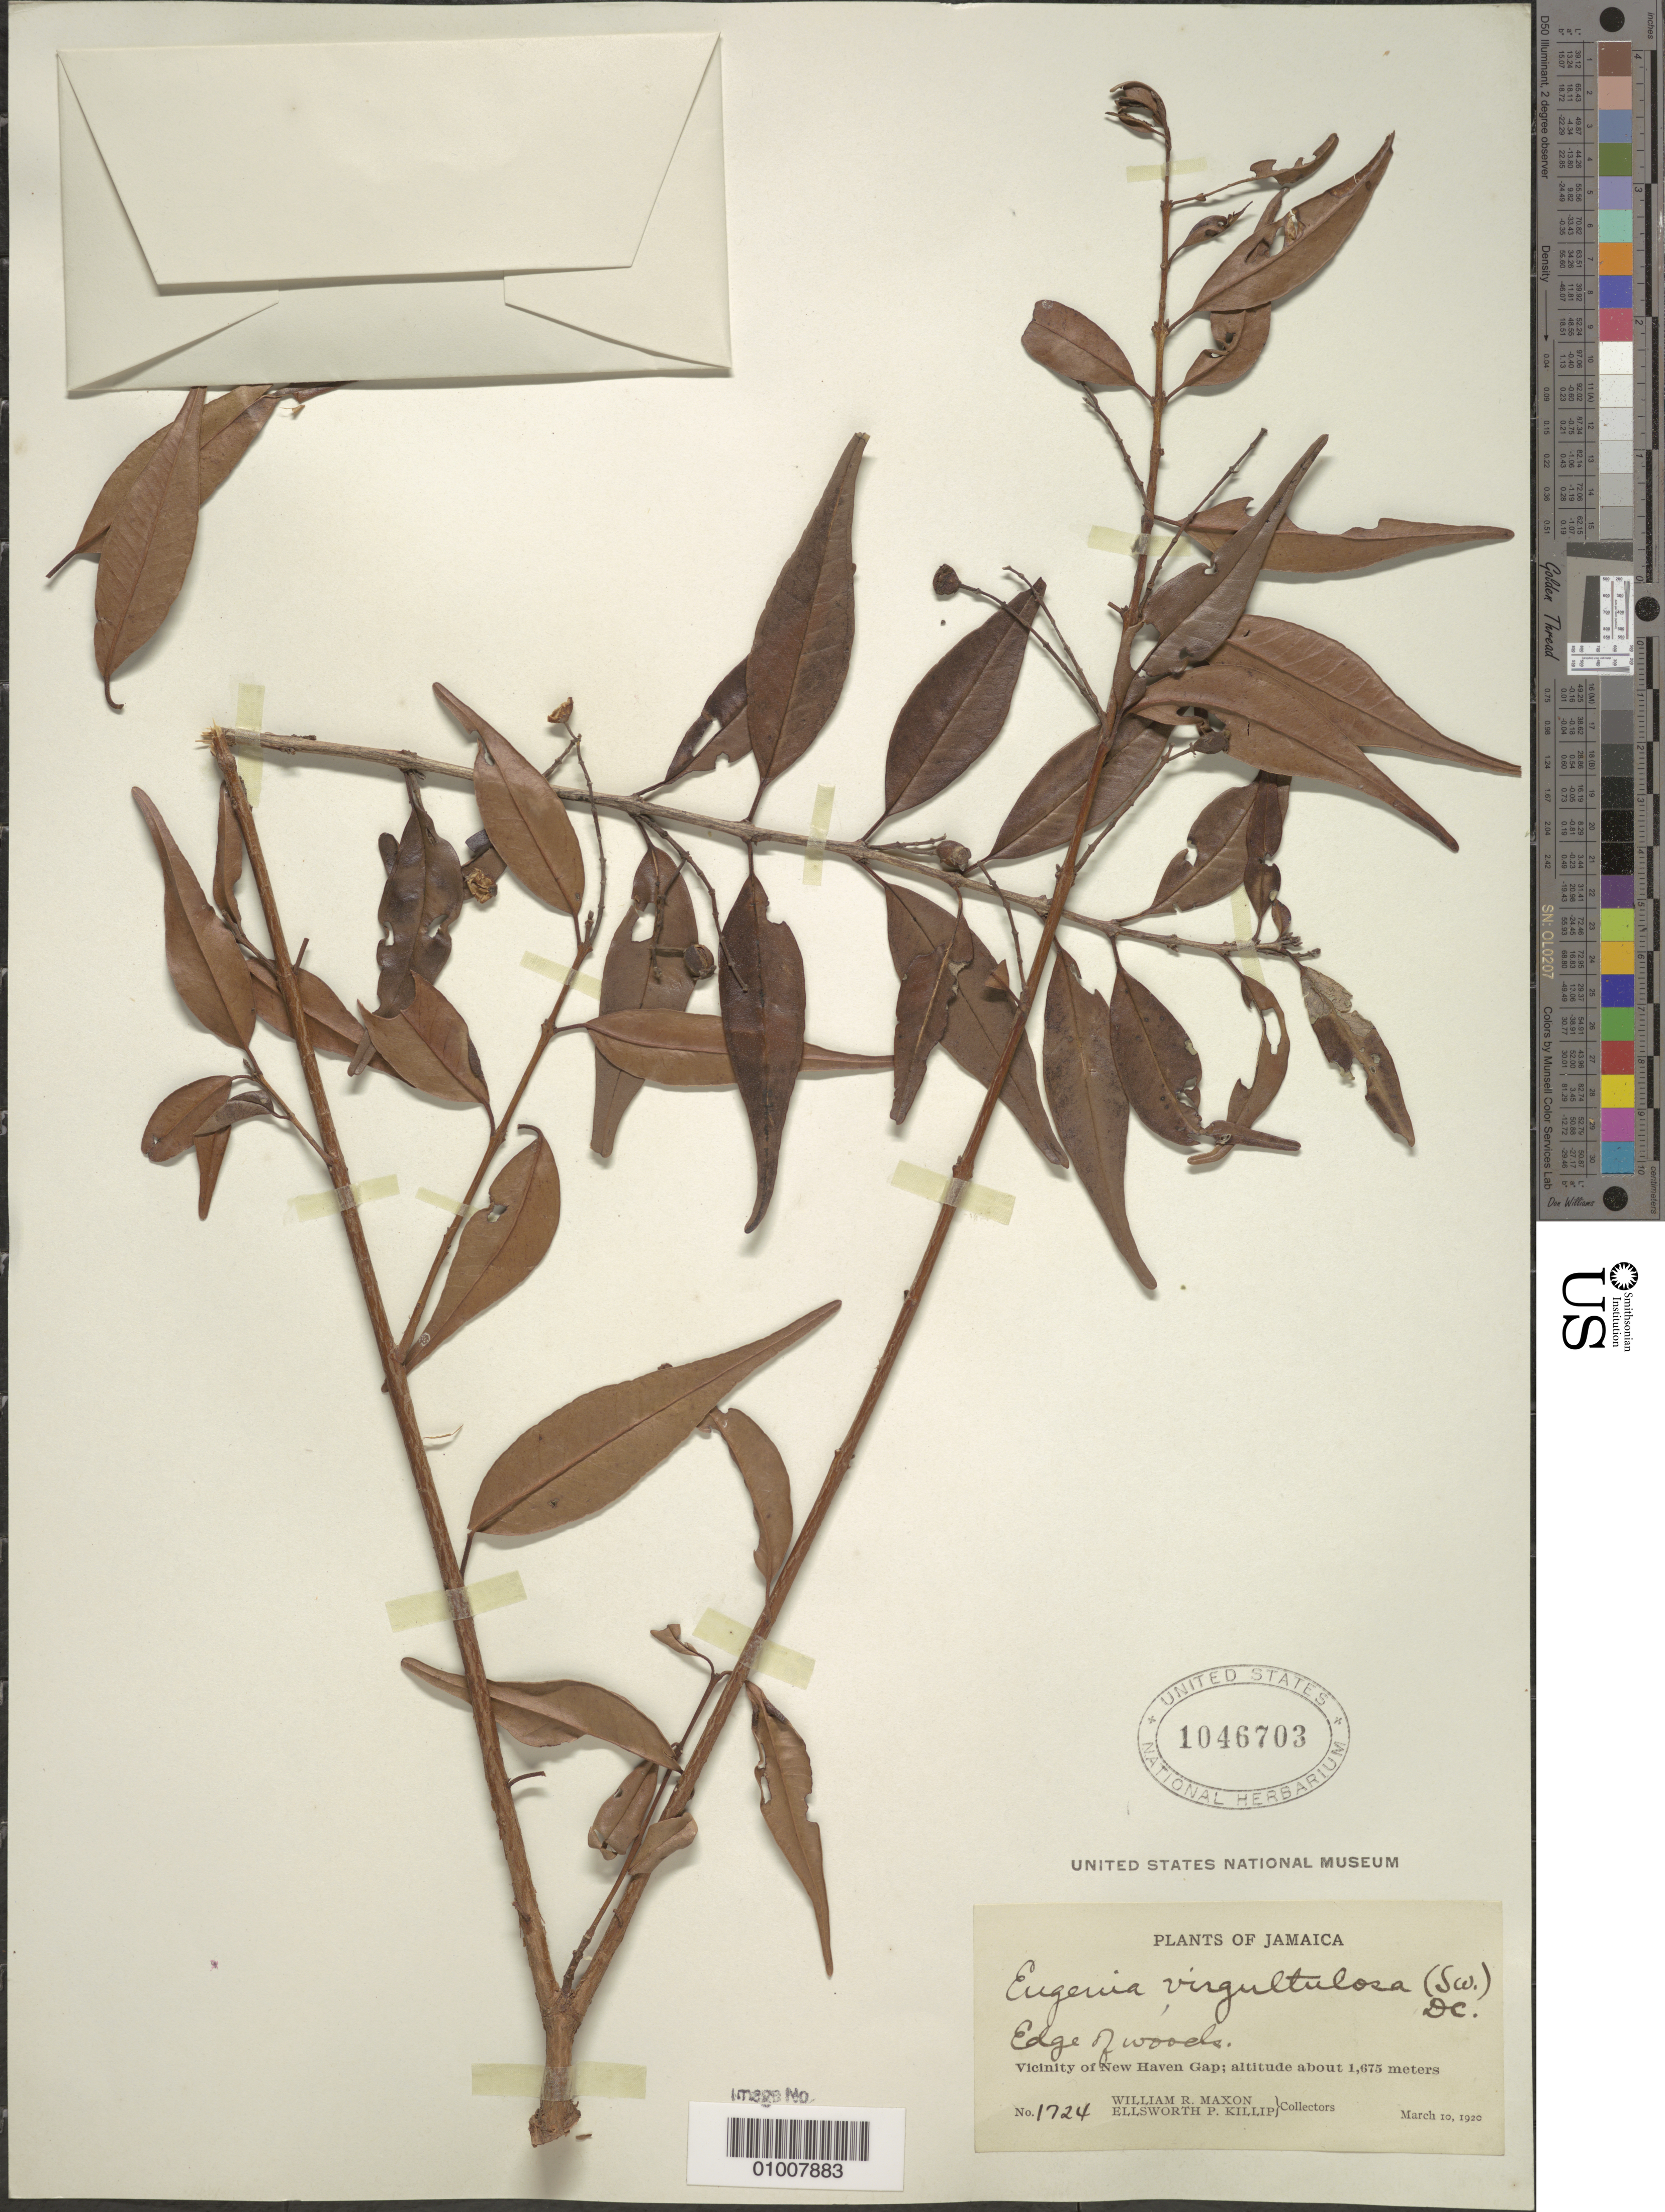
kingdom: Plantae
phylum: Tracheophyta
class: Magnoliopsida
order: Myrtales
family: Myrtaceae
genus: Eugenia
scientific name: Eugenia biflora var. virgultosa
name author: (Sw.) Krug & Urb.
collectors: W. R. Maxon & E. P. Killip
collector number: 1724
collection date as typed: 10 Mar 1920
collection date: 1920-03-10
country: Jamaica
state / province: Saint Andrew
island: Jamaica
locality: Vicinity of New Haven Gap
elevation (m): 1675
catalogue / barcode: US 1046703